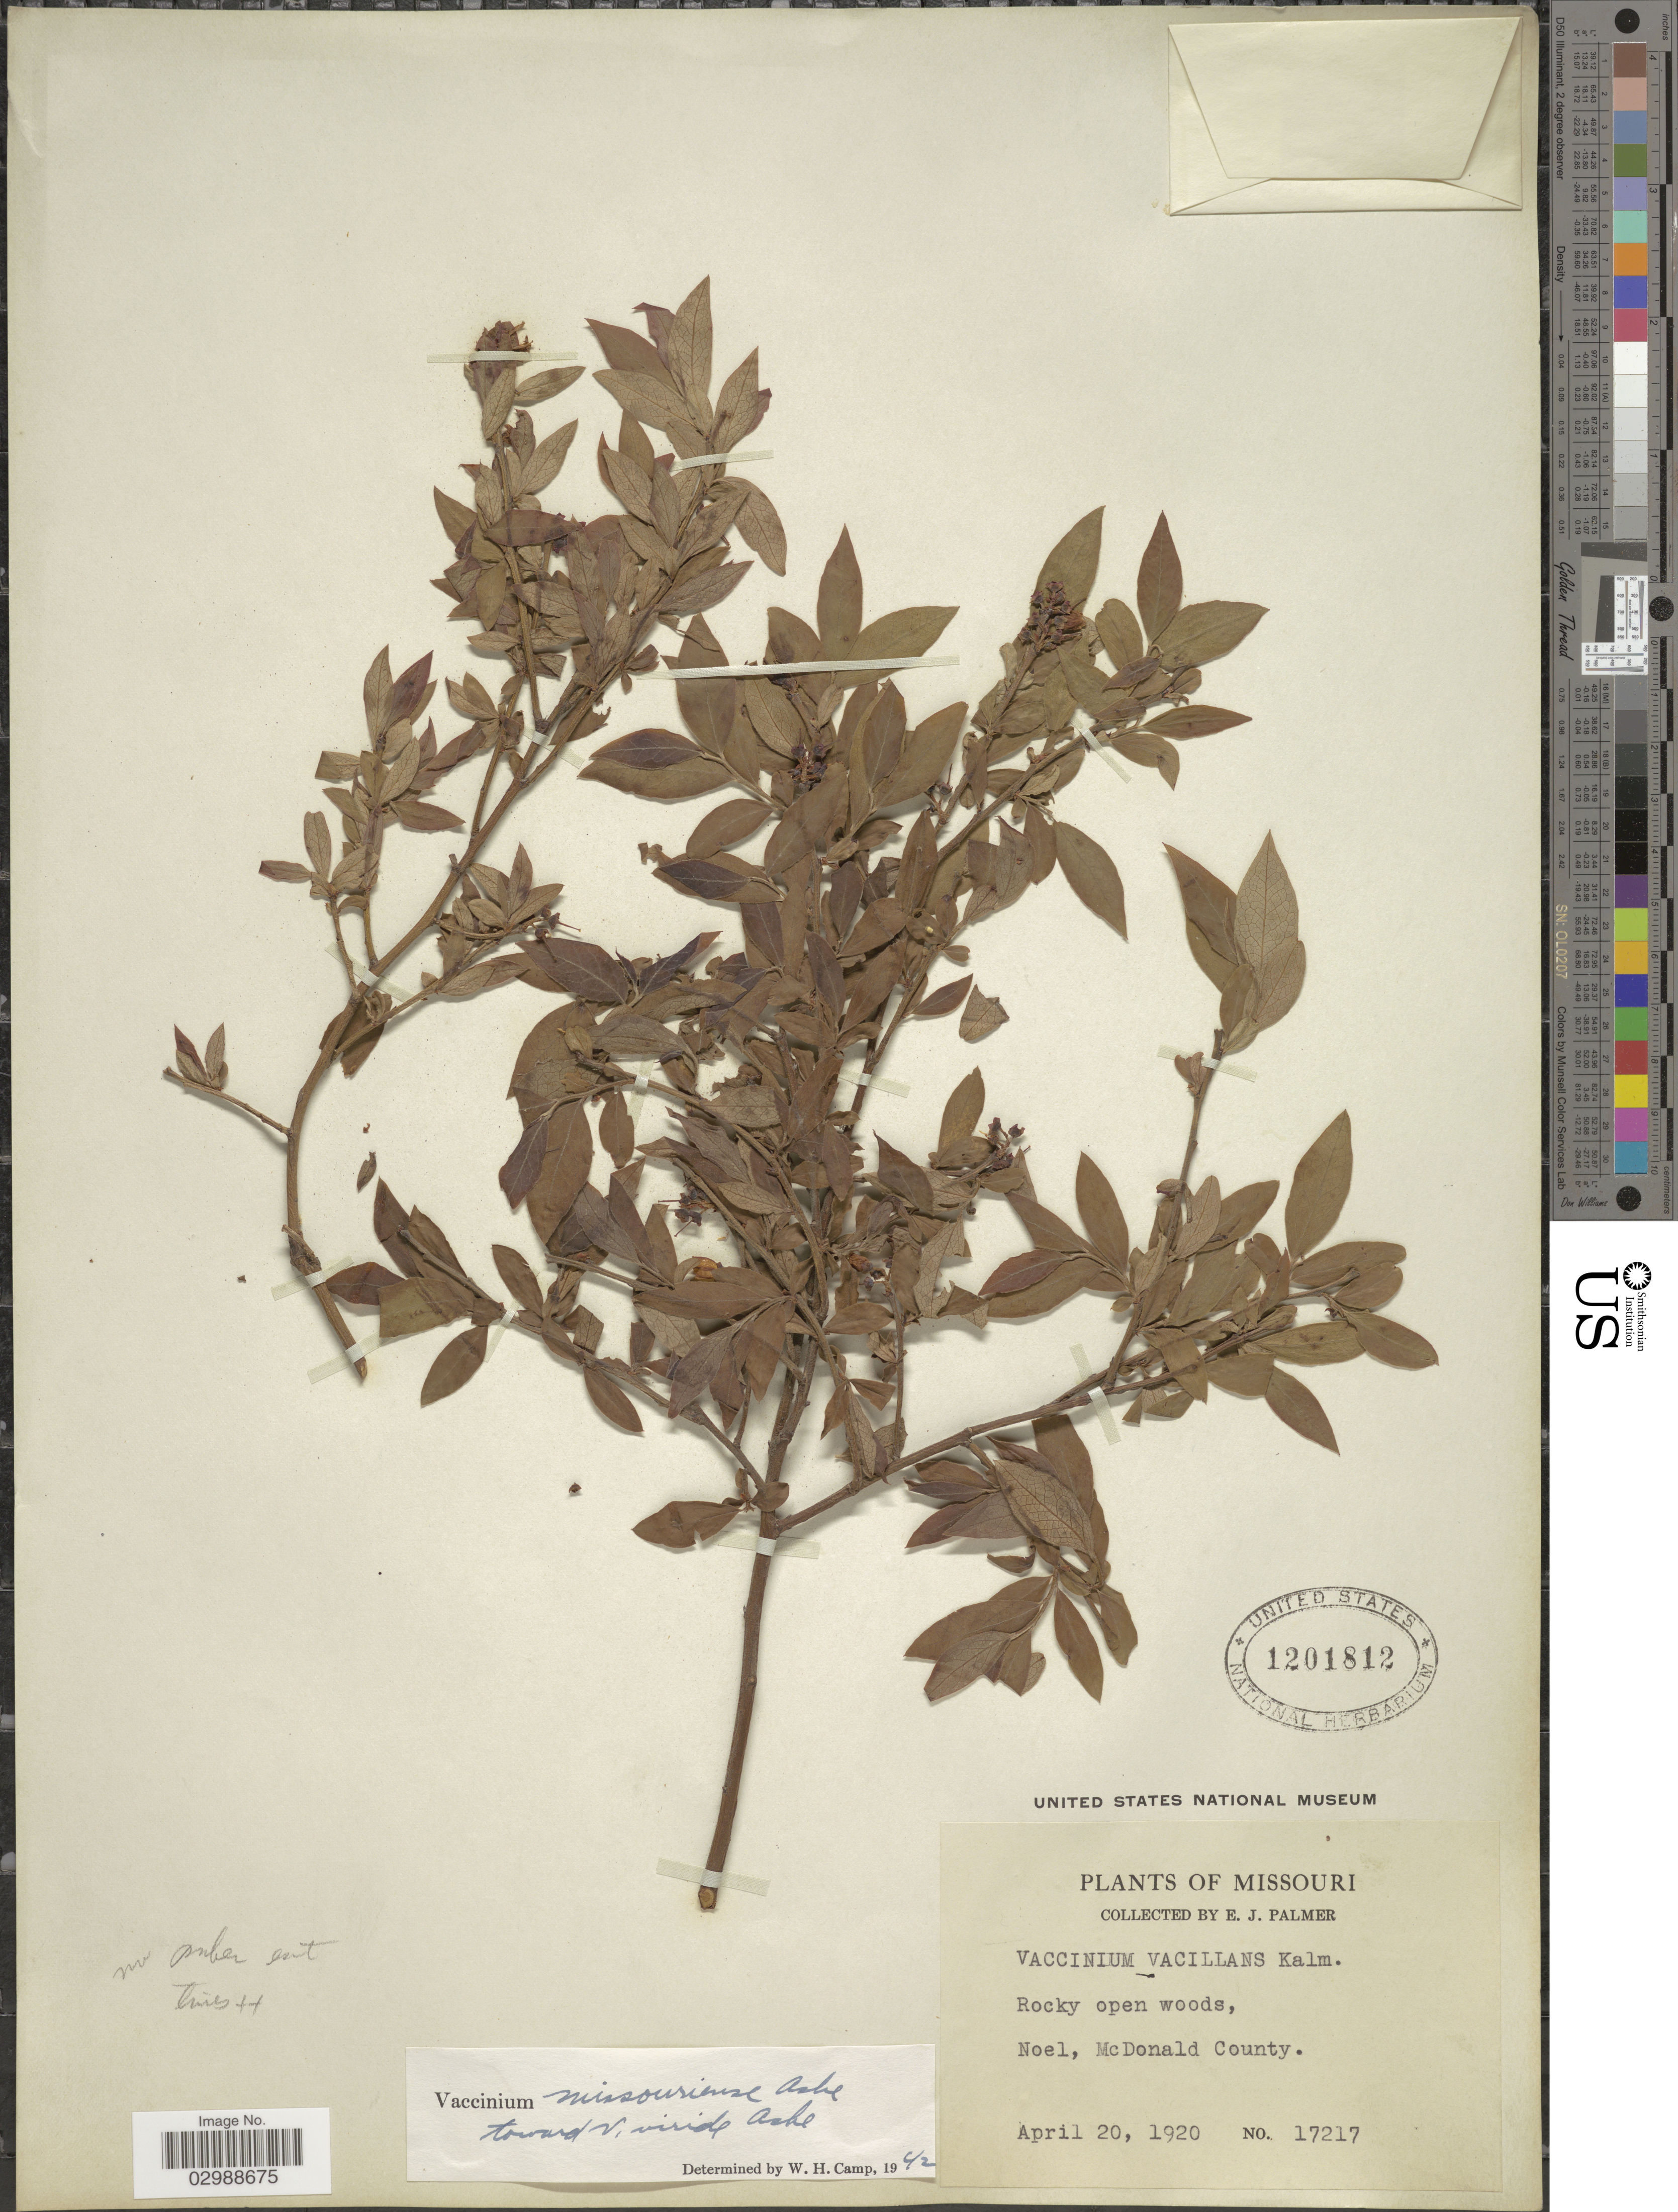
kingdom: Plantae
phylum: Tracheophyta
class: Magnoliopsida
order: Ericales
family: Ericaceae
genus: Vaccinium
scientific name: Vaccinium missouriense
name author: (Ashe) Ashe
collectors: E. J. Palmer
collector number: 17217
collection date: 1920-04-20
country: United States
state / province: Missouri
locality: Noel, McDonald County.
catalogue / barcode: US 1201812